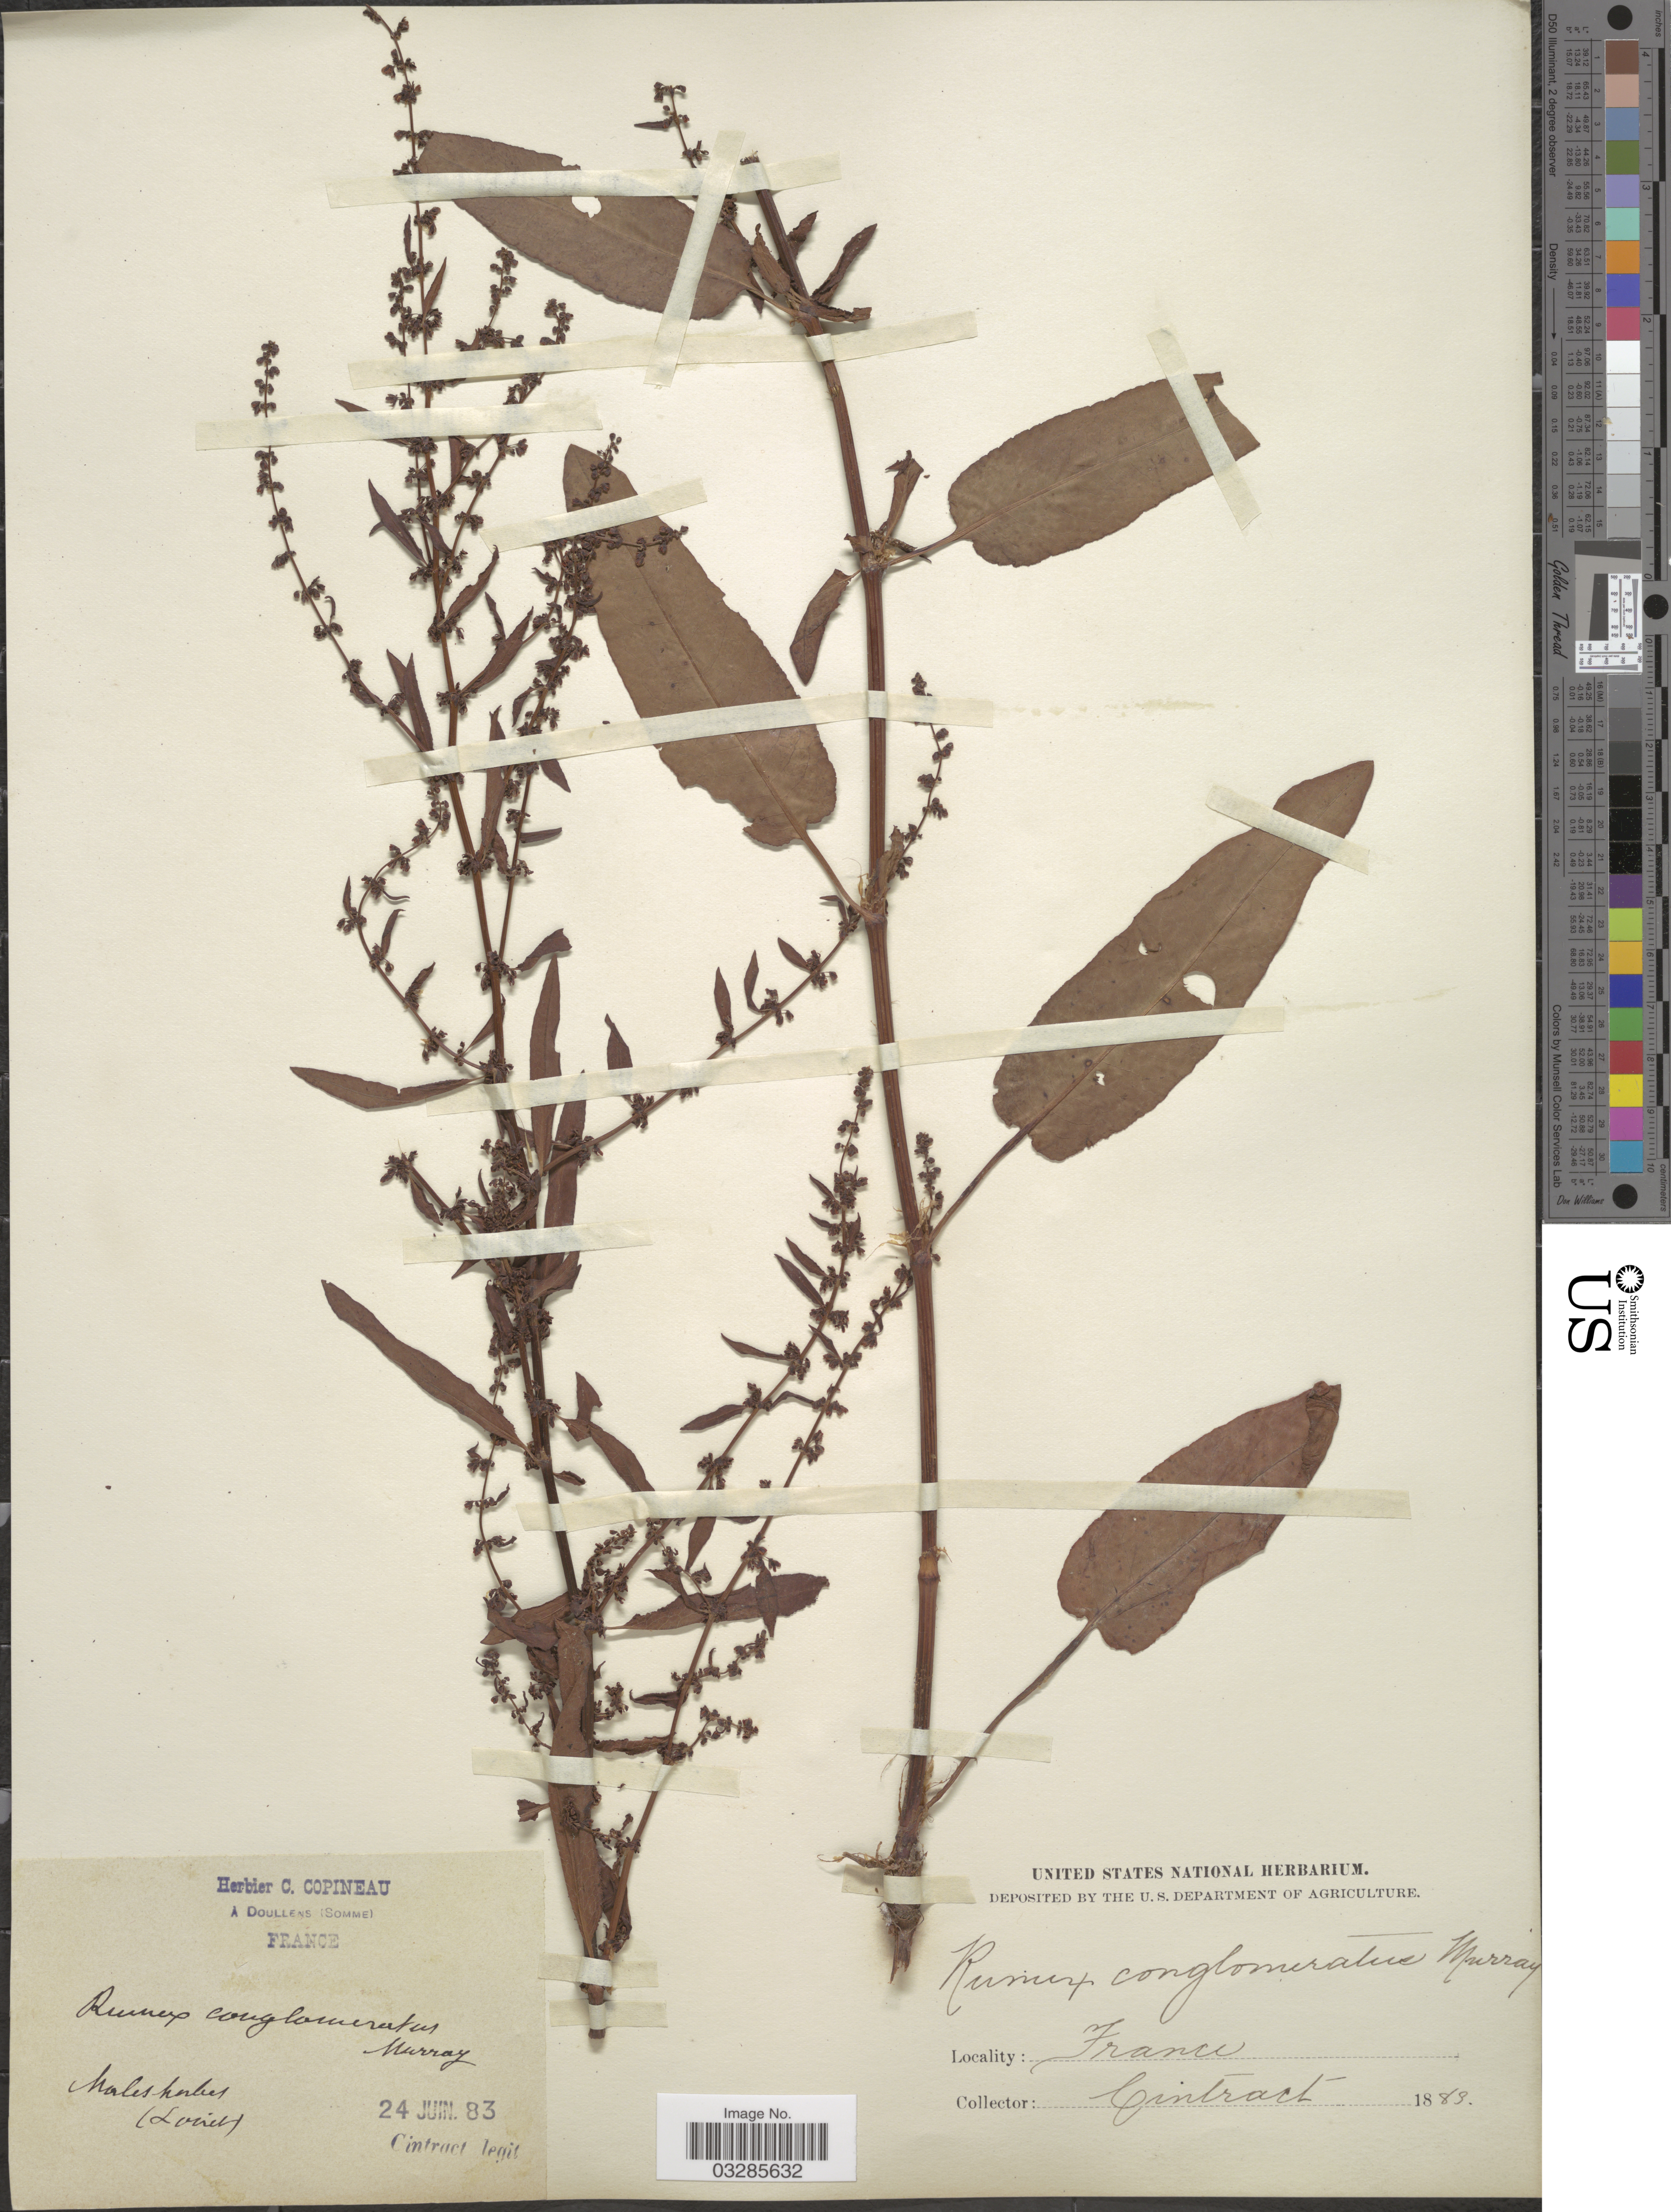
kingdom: Plantae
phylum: Tracheophyta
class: Magnoliopsida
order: Caryophyllales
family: Polygonaceae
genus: Rumex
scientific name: Rumex conglomeratus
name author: Murray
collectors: Cintract, --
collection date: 1883-06-24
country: France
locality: Malesherbes (Loiret).